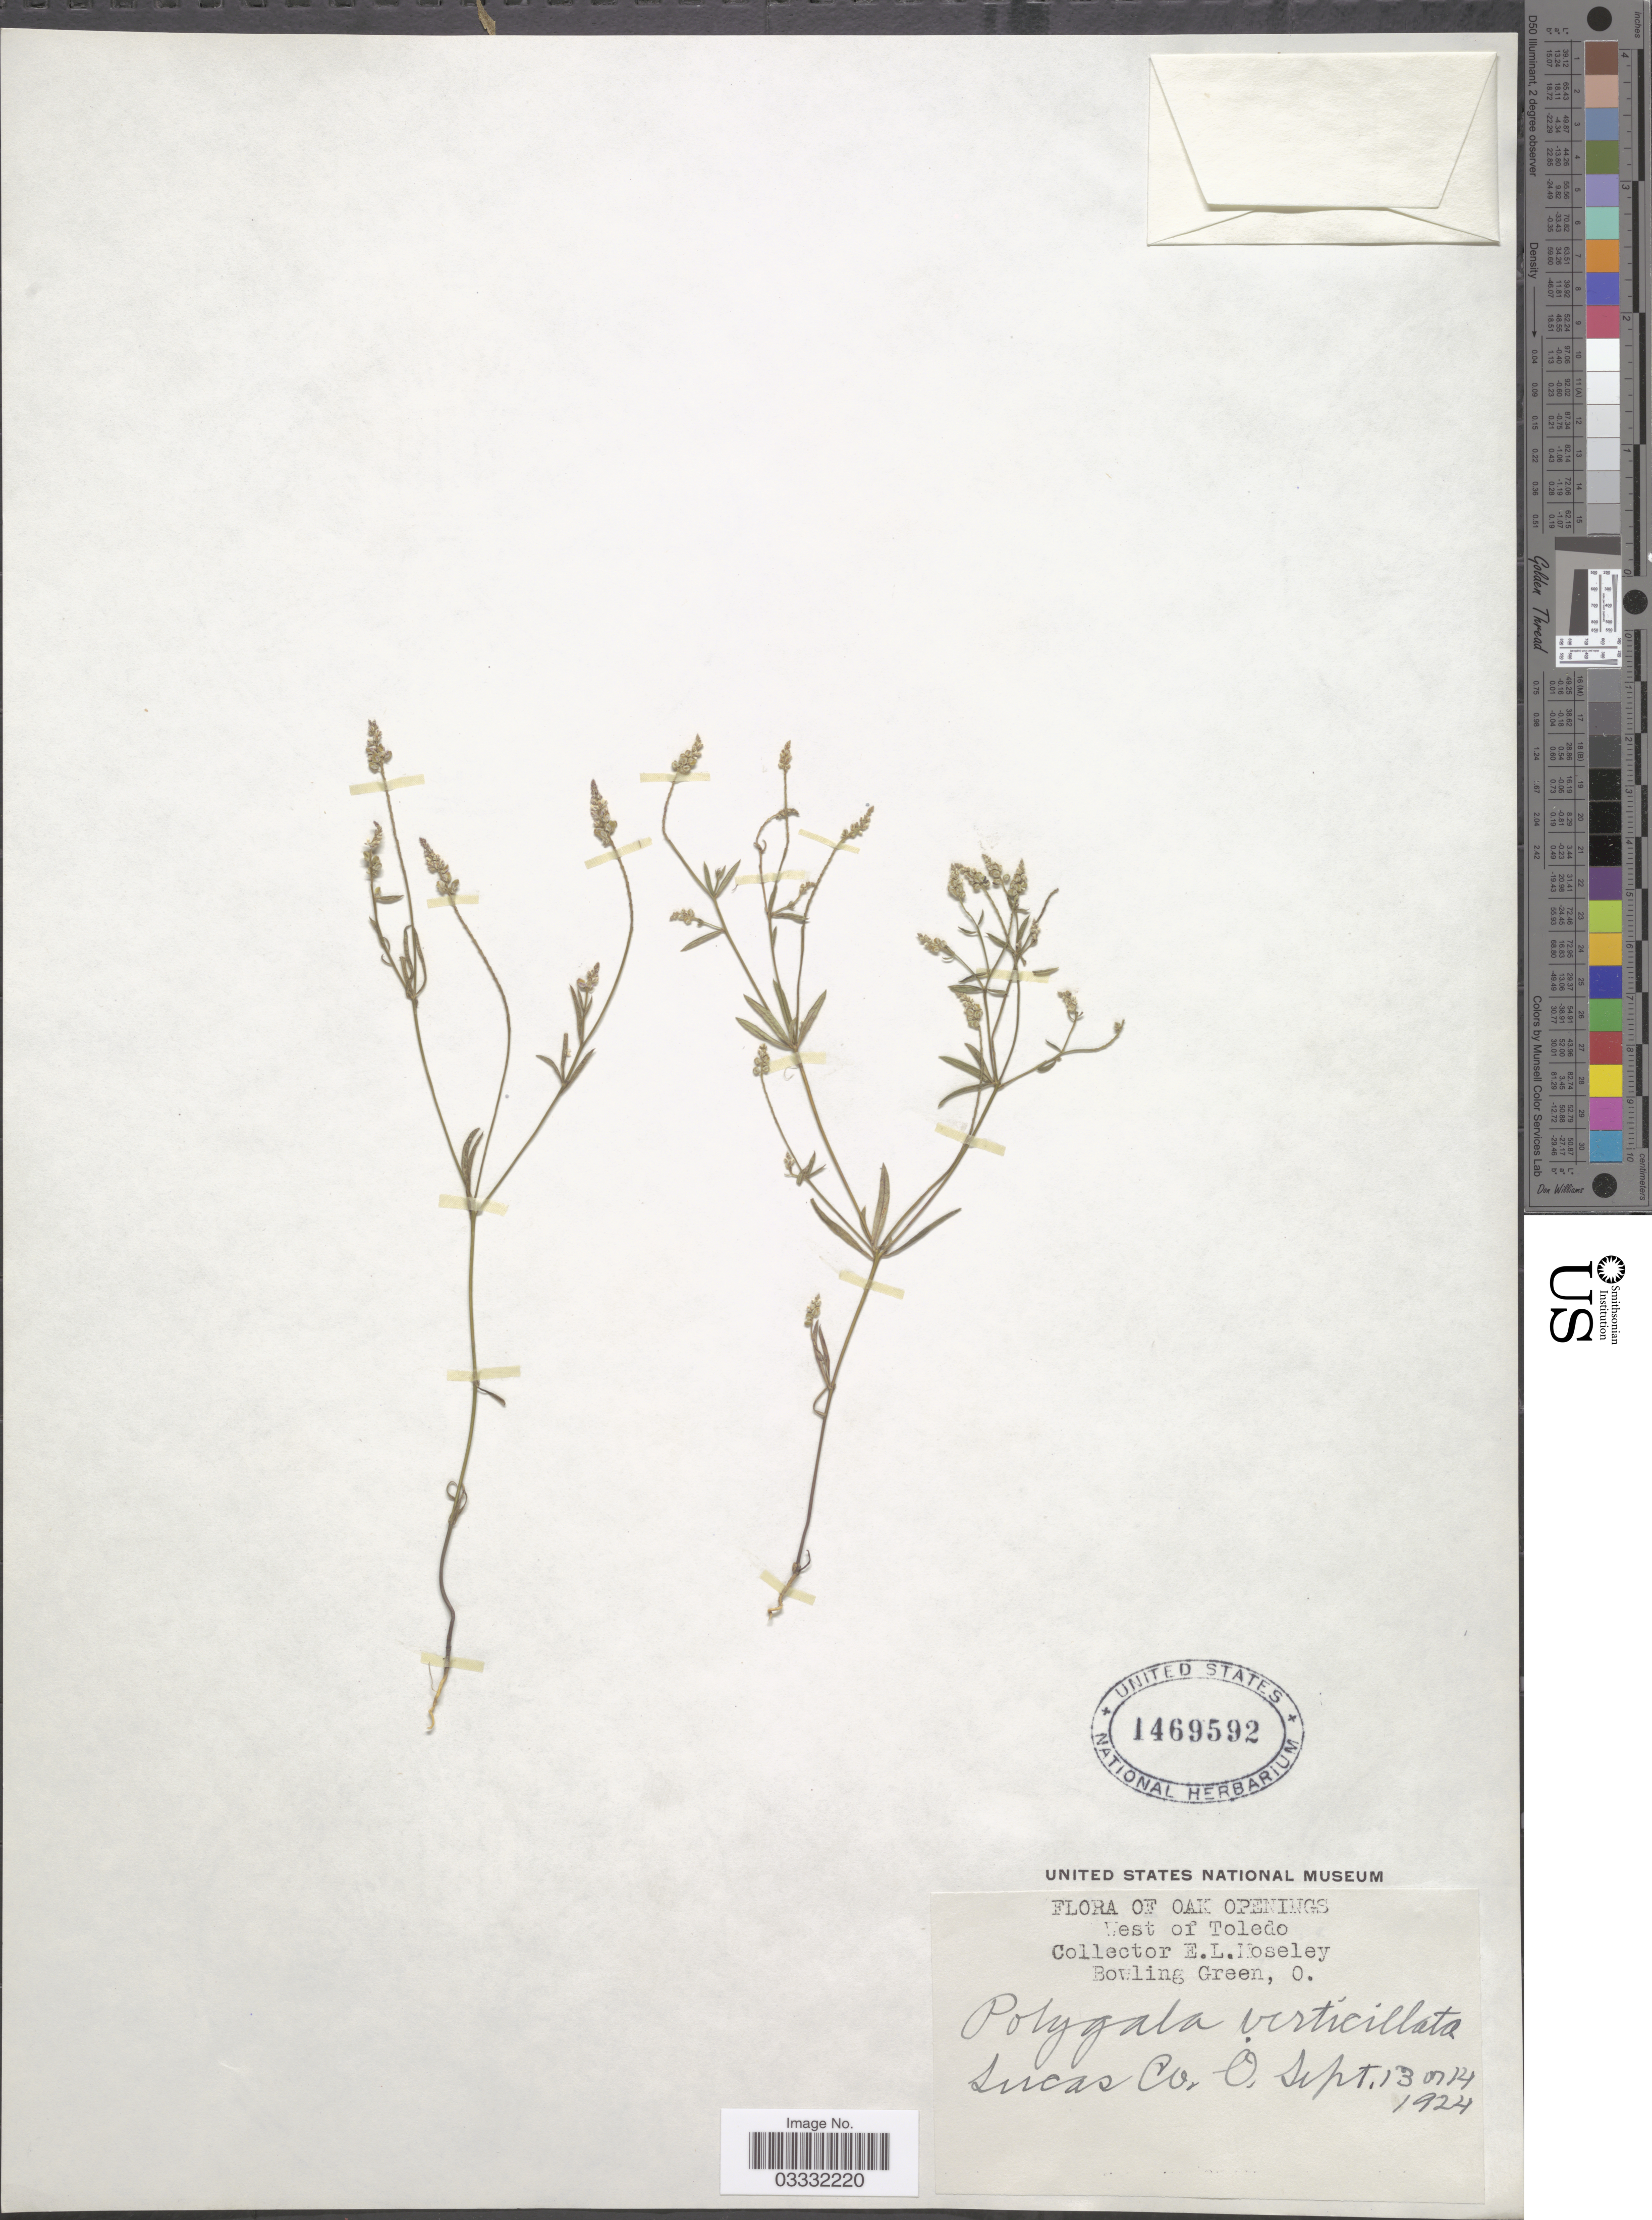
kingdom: Plantae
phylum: Tracheophyta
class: Magnoliopsida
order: Fabales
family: Polygalaceae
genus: Polygala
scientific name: Polygala verticillata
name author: L.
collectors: E. Moseley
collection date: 1924-09-13/1924-09-14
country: United States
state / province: Ohio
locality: Oak Openings. West of Toledo. Bowling Green. [unsure placement] Sucas Co.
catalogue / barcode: US 1469592